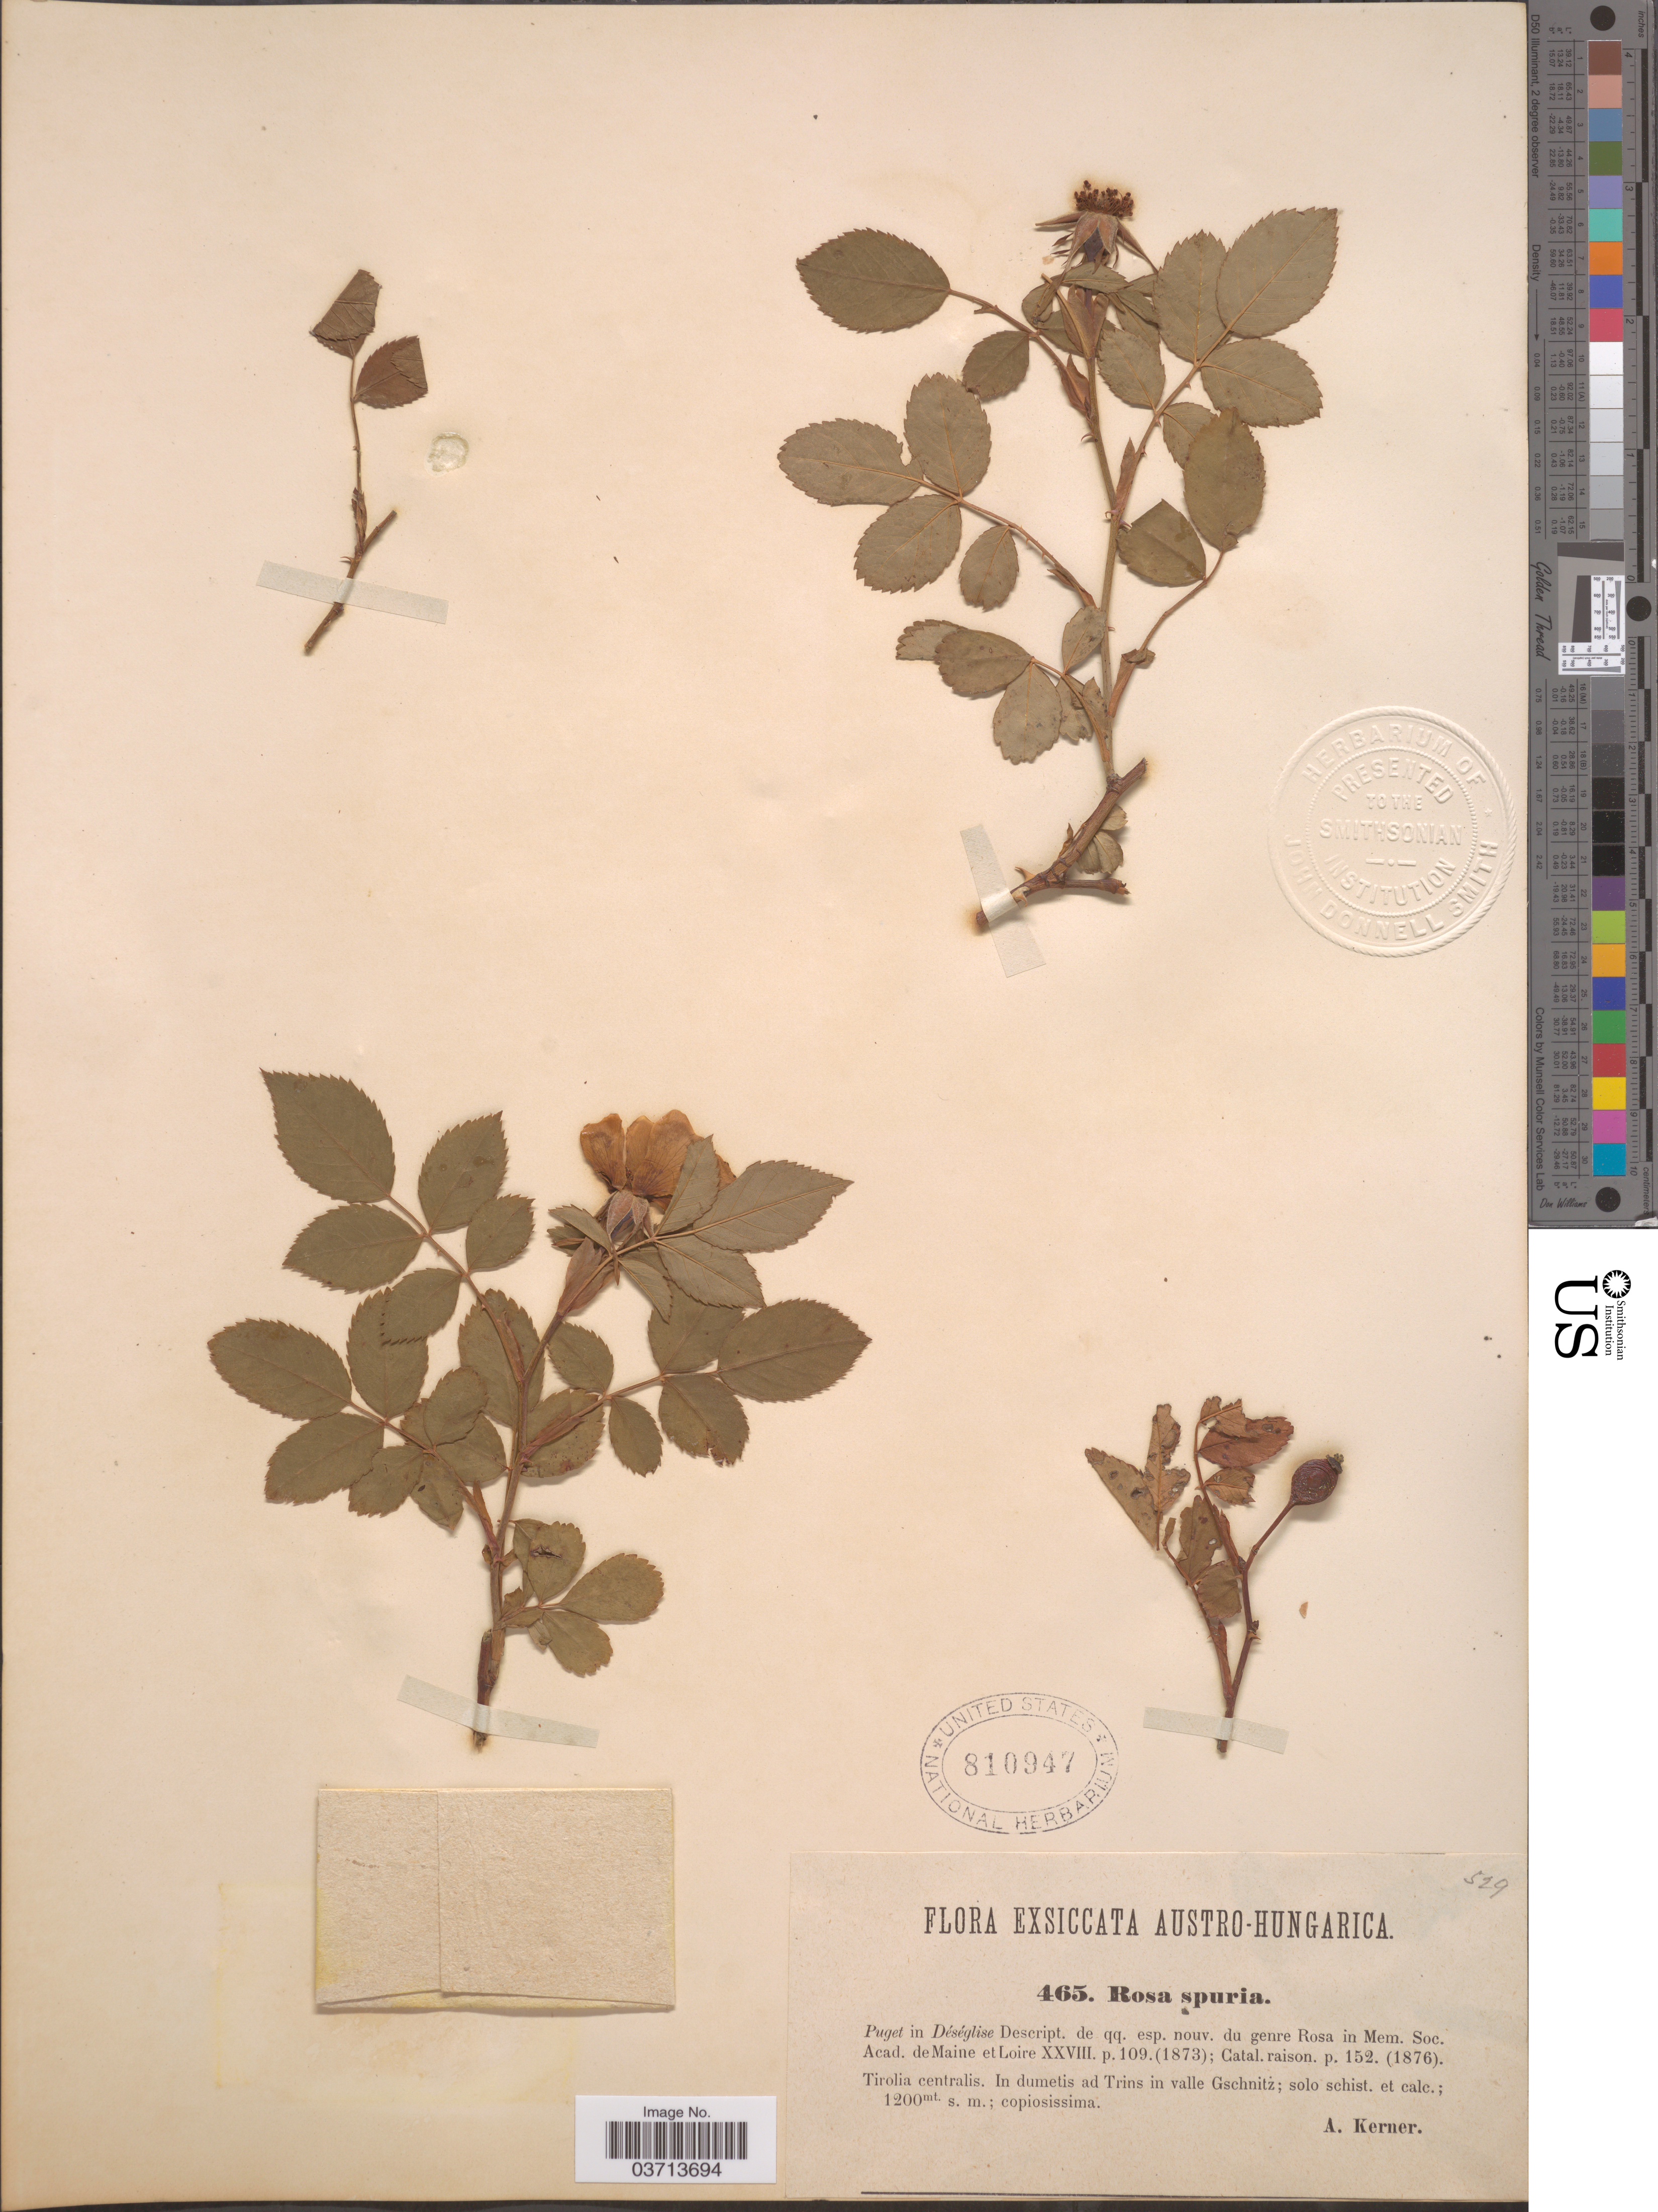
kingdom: Plantae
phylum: Tracheophyta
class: Magnoliopsida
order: Rosales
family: Rosaceae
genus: Rosa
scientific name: Rosa spuria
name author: Puget ex Déségl.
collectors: A. Kerner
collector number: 465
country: Austria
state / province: Tirol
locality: Austro-Hungarica. Tirolia centralis. In dumetis ad Trins in valle Gschnitz.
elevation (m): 1200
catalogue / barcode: US 810947